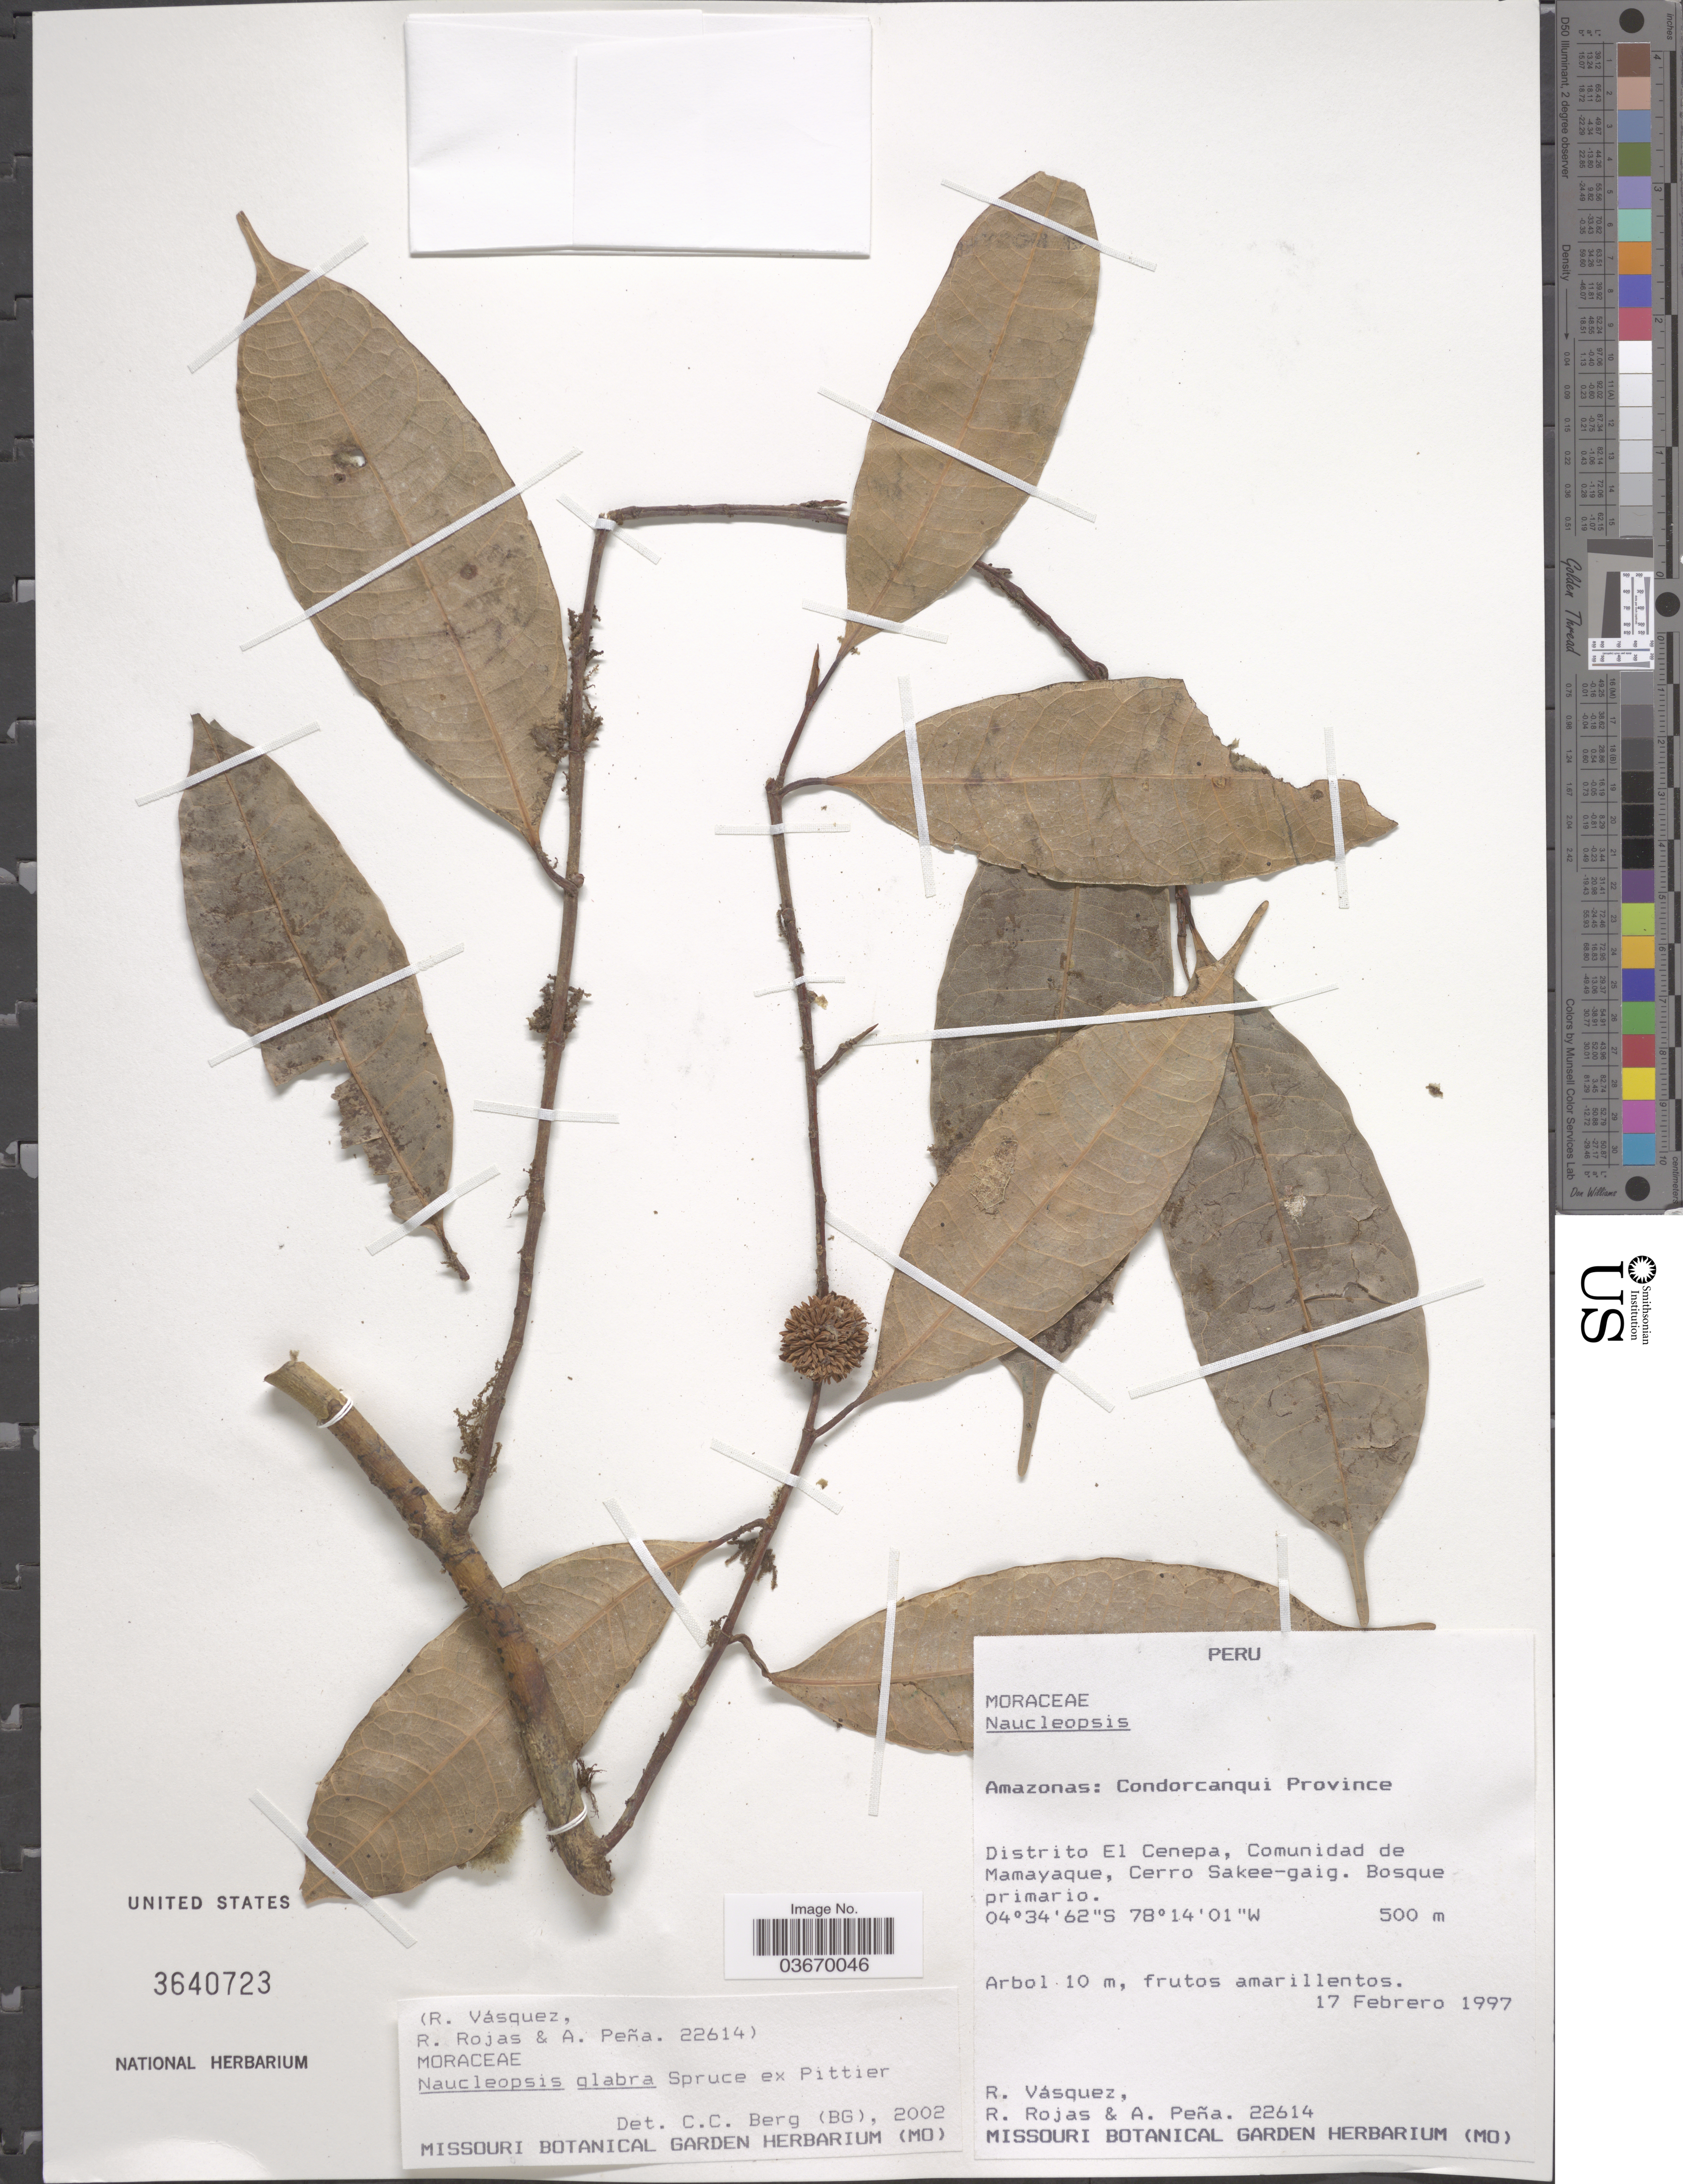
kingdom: Plantae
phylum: Tracheophyta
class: Magnoliopsida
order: Rosales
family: Moraceae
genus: Naucleopsis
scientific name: Naucleopsis glabra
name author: Spruce ex Pittier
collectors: R. Vásquez, R. Rojas & A. Peña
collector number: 22614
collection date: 1997-02-17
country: Peru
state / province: Amazonas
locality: Condorcanqui Province. Distrito El Cenepa, Comunidad de Mamayaque, Cerro Sakee-gaig.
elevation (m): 500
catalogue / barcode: US 3640723